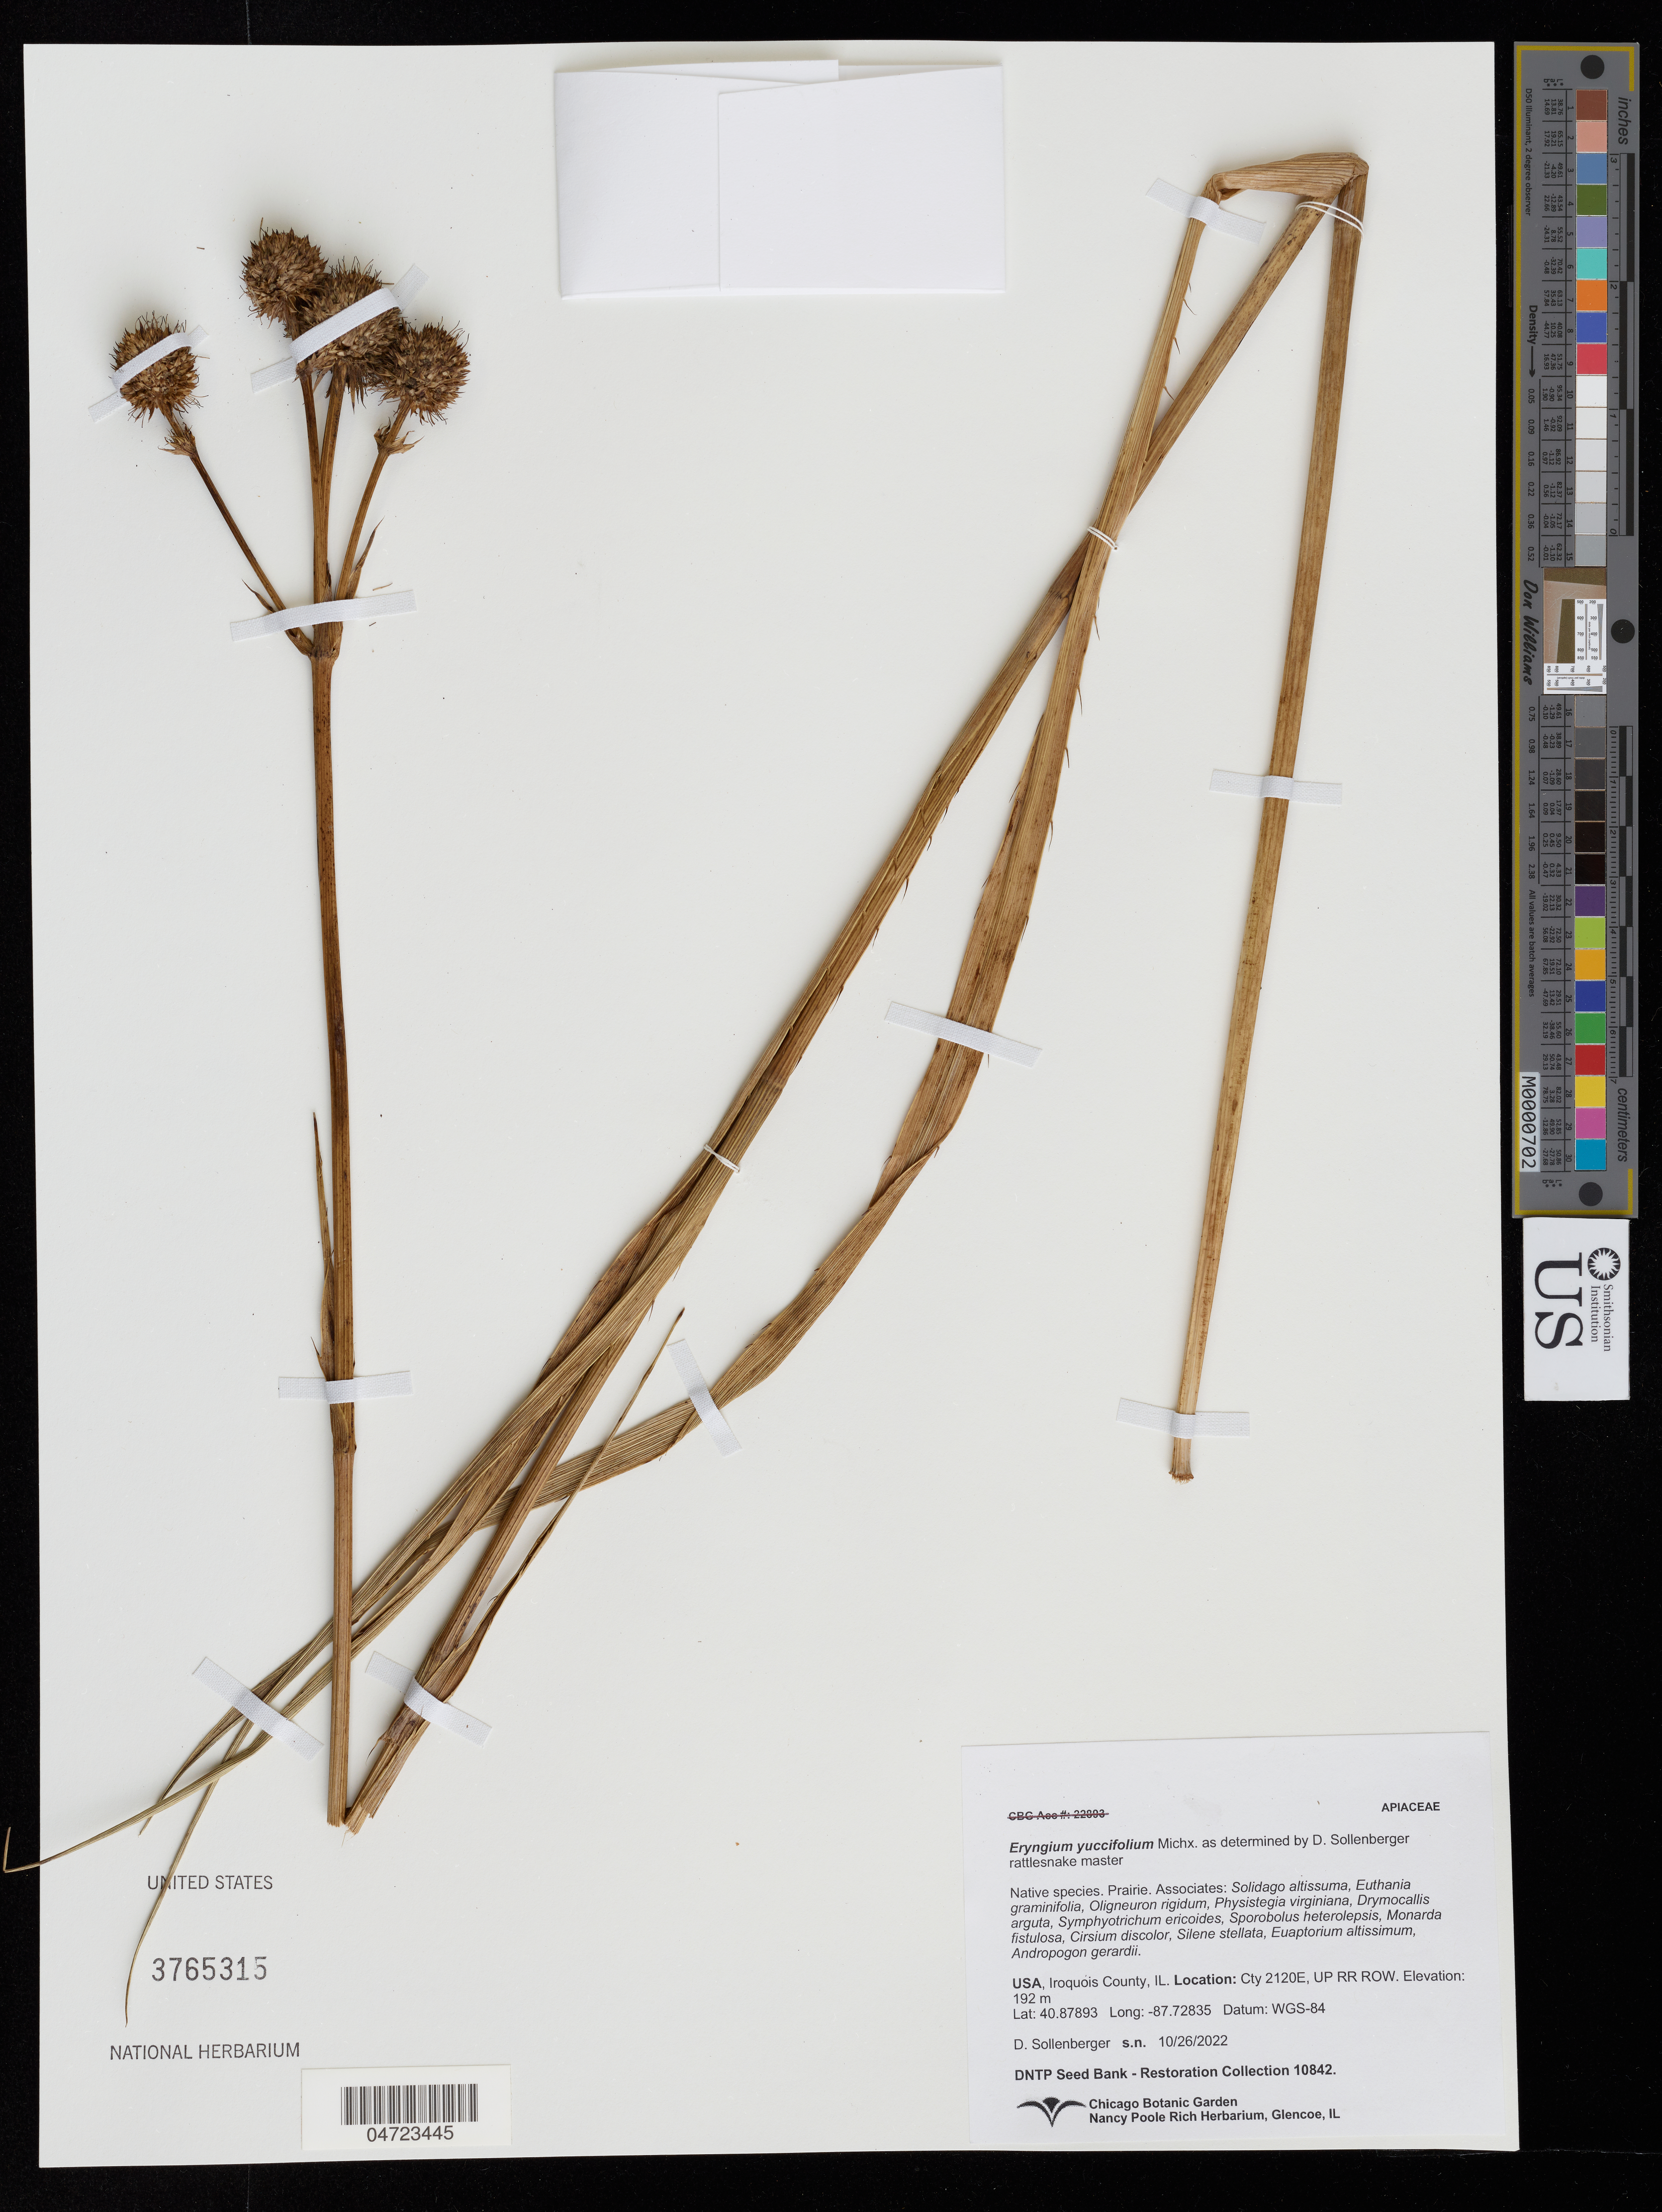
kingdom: Plantae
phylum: Tracheophyta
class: Magnoliopsida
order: Apiales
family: Apiaceae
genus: Eryngium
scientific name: Eryngium yuccifolium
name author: Michx.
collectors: D. Sollenberger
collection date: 2022-10-26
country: United States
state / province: Illinois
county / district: Iroquois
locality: Iroquois County. Cty 2120E, UP RR ROW.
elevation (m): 192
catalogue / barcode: US 3765315